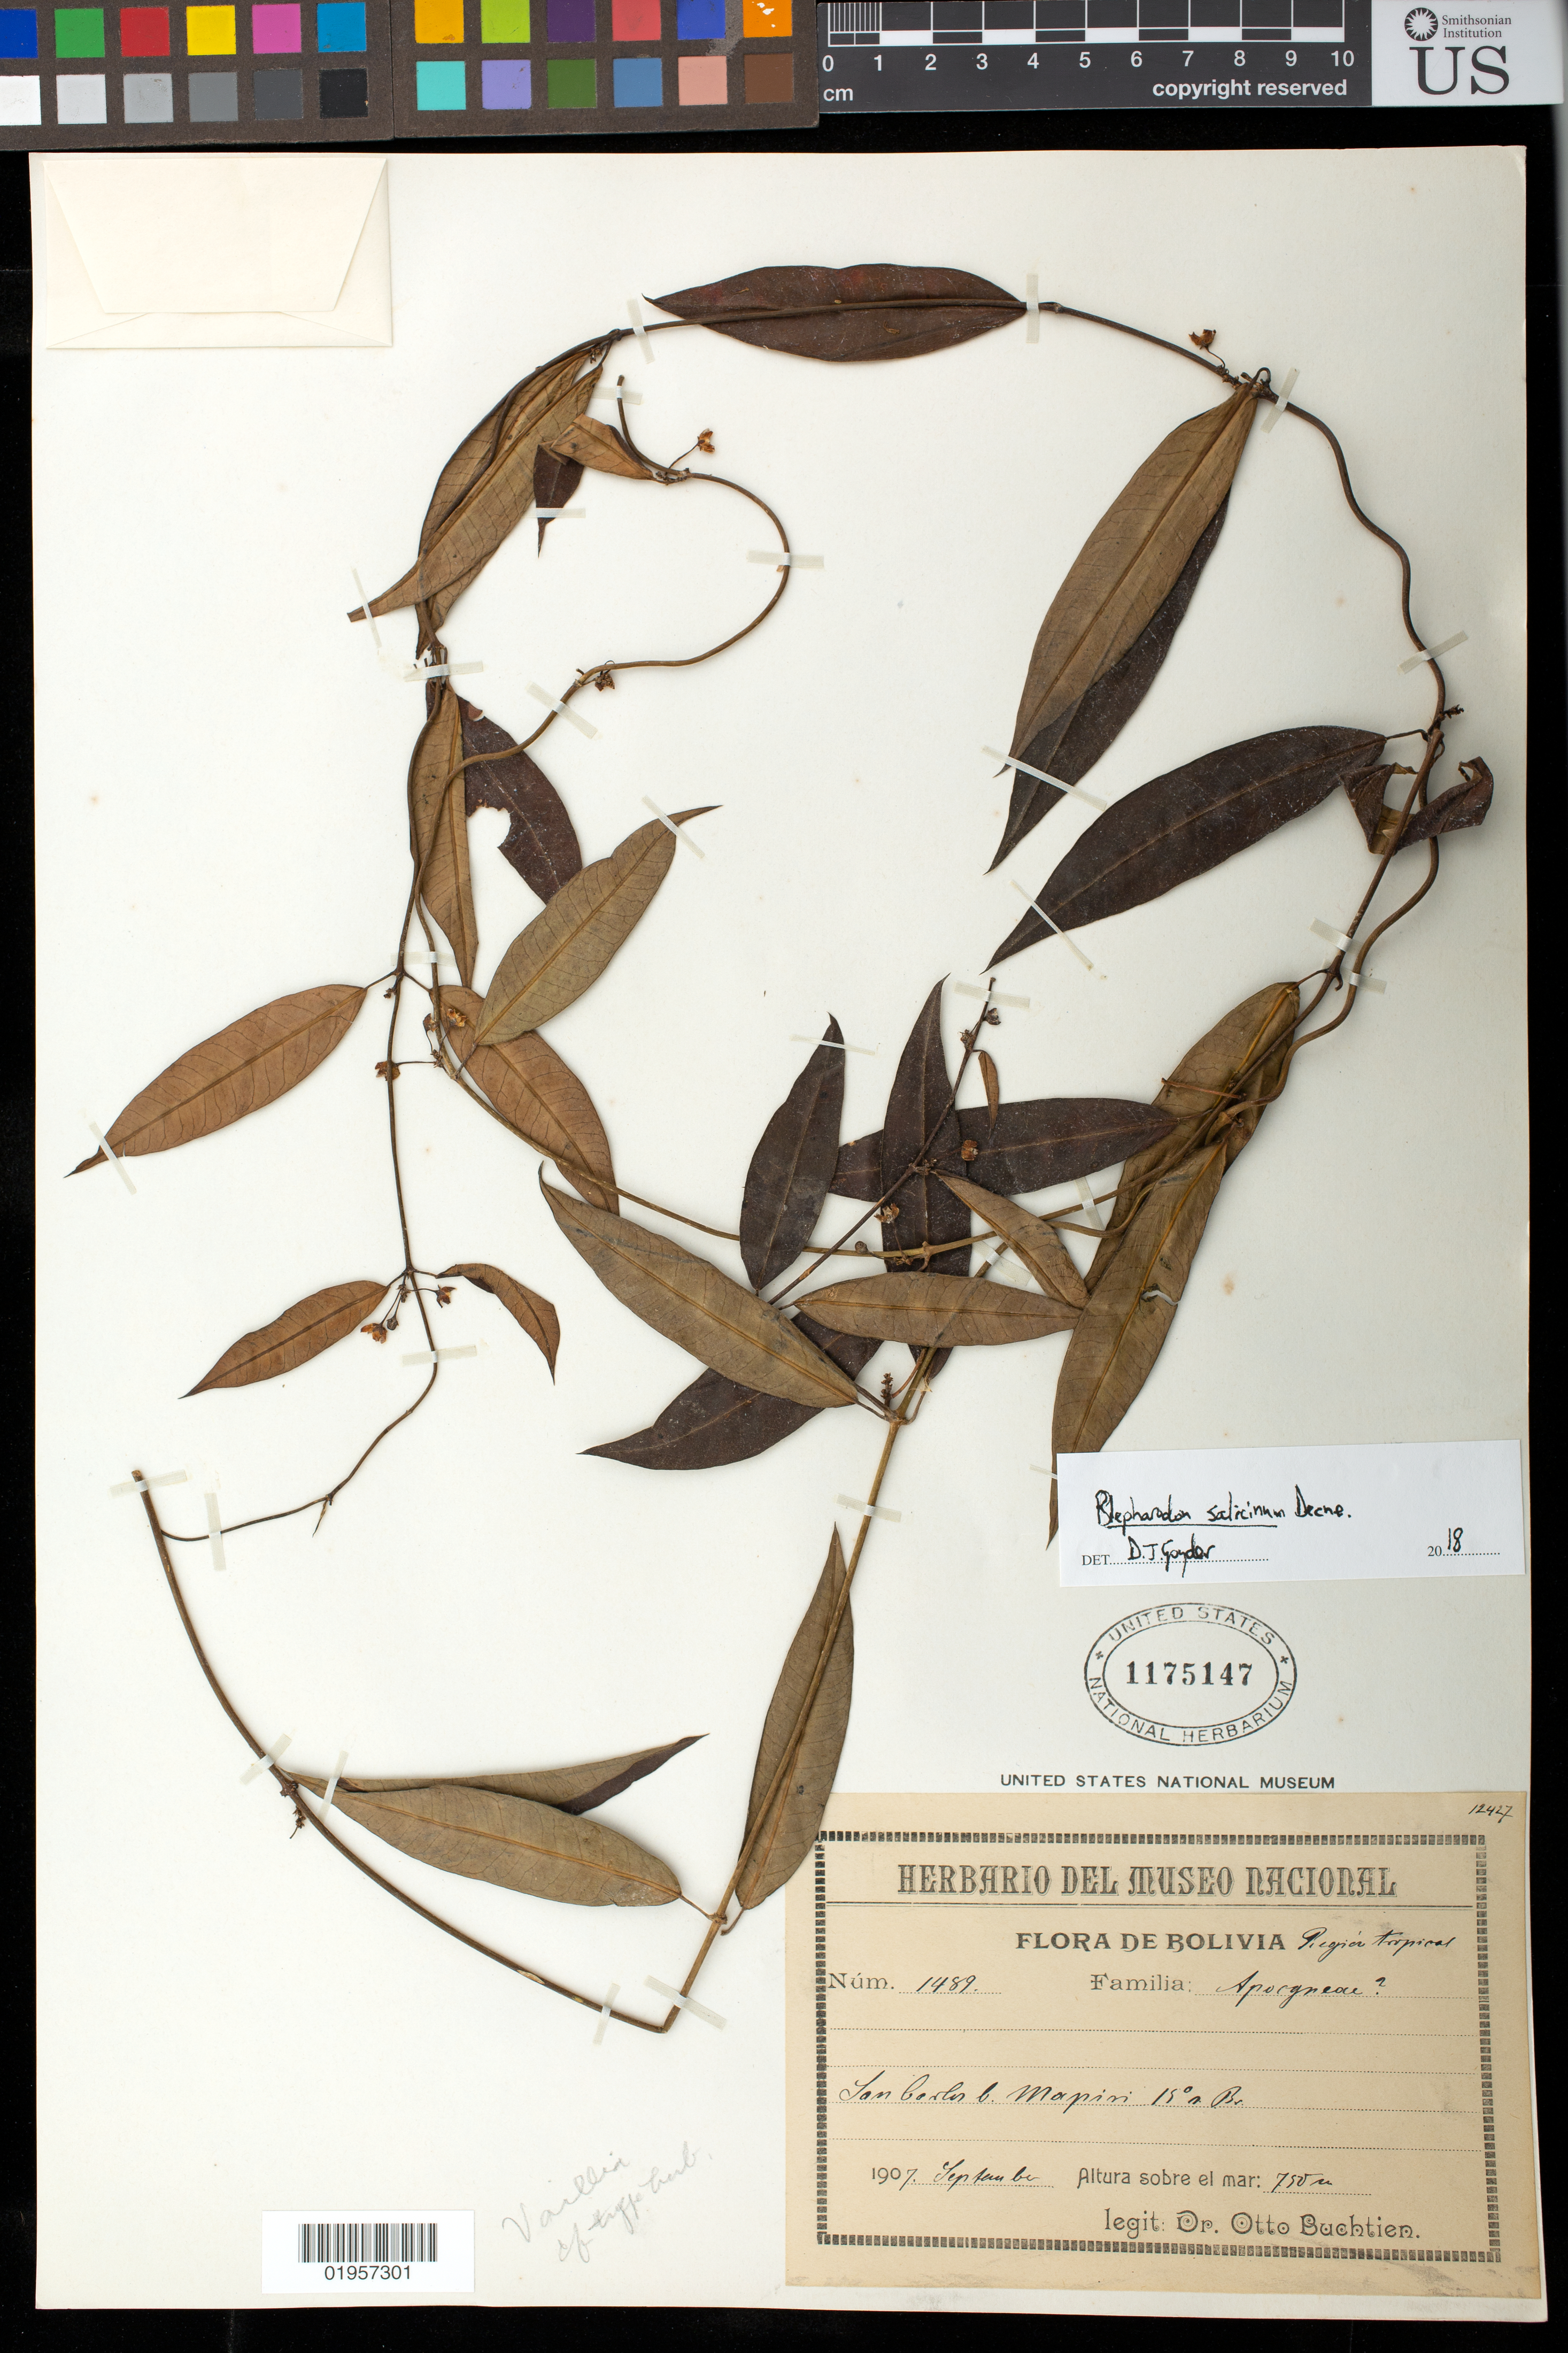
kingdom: Plantae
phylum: Tracheophyta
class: Magnoliopsida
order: Gentianales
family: Apocynaceae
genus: Blepharodon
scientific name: Blepharodon salicinum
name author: Decne.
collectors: O. Buchtien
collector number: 1489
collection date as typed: Sep 1907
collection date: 1907-09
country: Bolivia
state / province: La Paz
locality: San Carlos bei Mapiri.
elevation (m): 750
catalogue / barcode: US 1175147